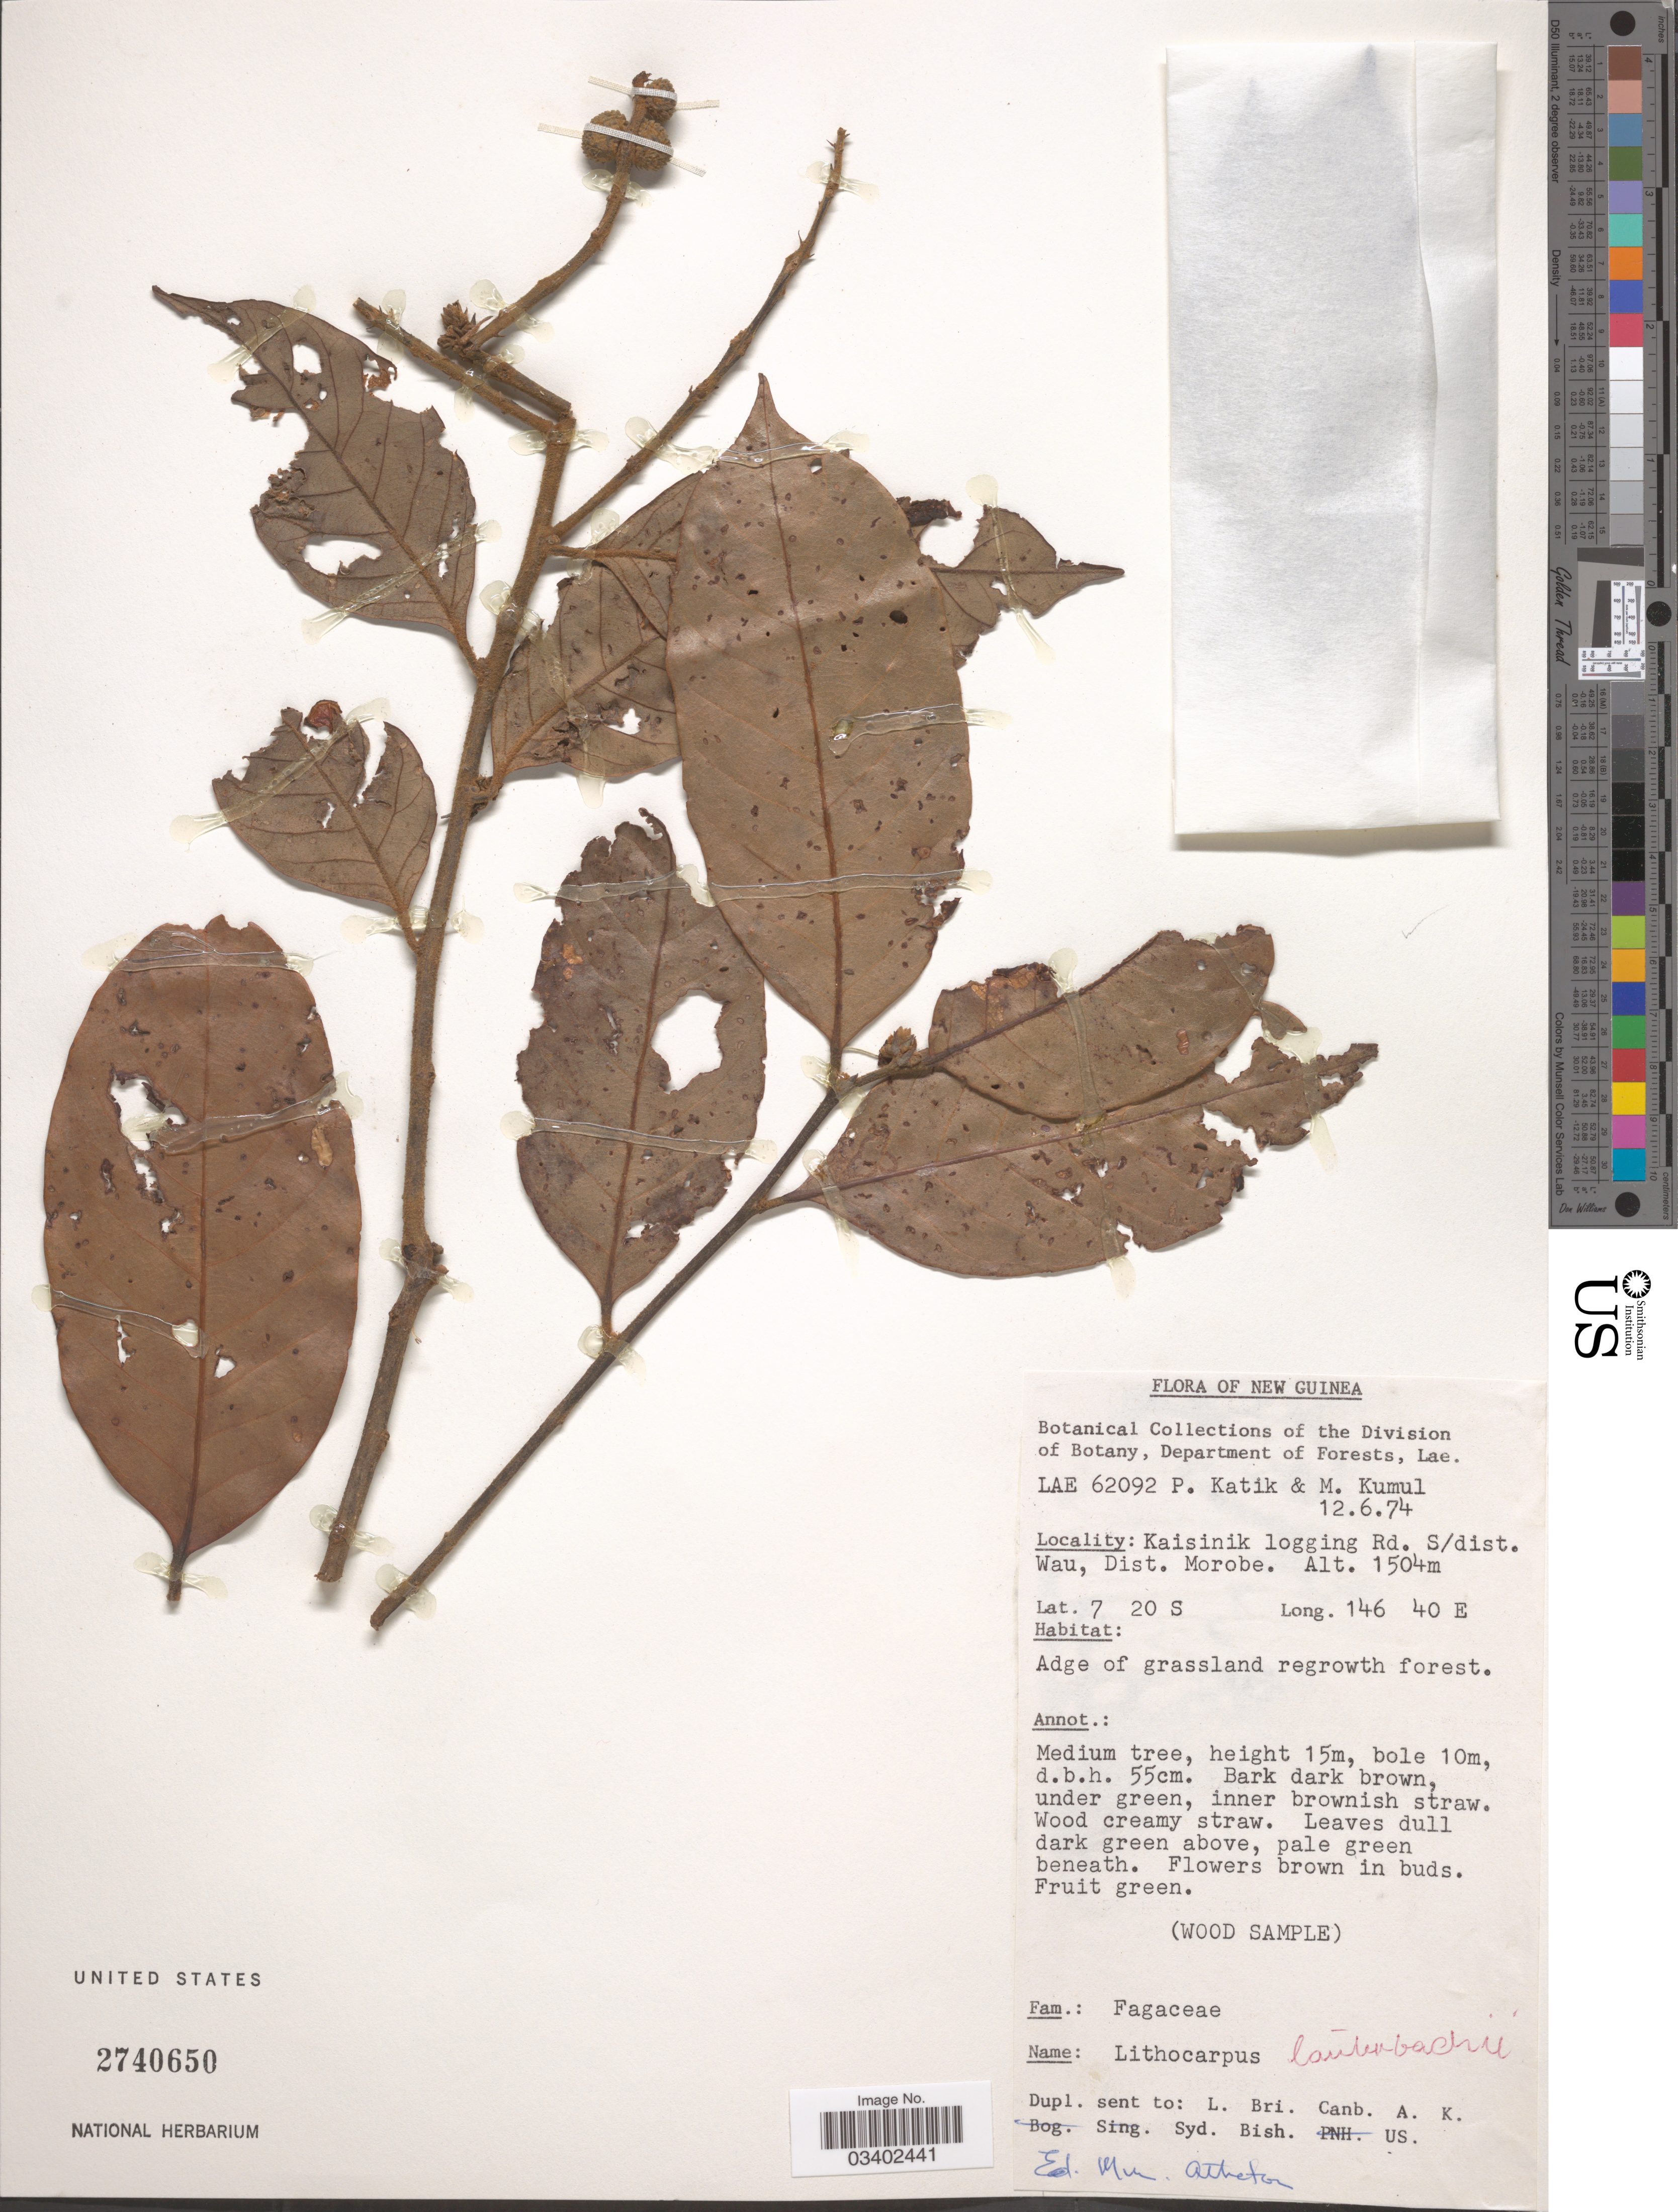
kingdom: Plantae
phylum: Tracheophyta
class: Magnoliopsida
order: Fagales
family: Fagaceae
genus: Lithocarpus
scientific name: Lithocarpus lauterbachii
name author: (Seem.) Markgr.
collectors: P. Katik & M. Kumul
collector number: LAE 62092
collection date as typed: Transcribed d/m/y: 12/6/74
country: Papua New Guinea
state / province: Morobe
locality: New Guinea. Kaisinik logging Rd. S/dist. Wau, Dist. Morobe.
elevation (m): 1504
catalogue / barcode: US 2740650